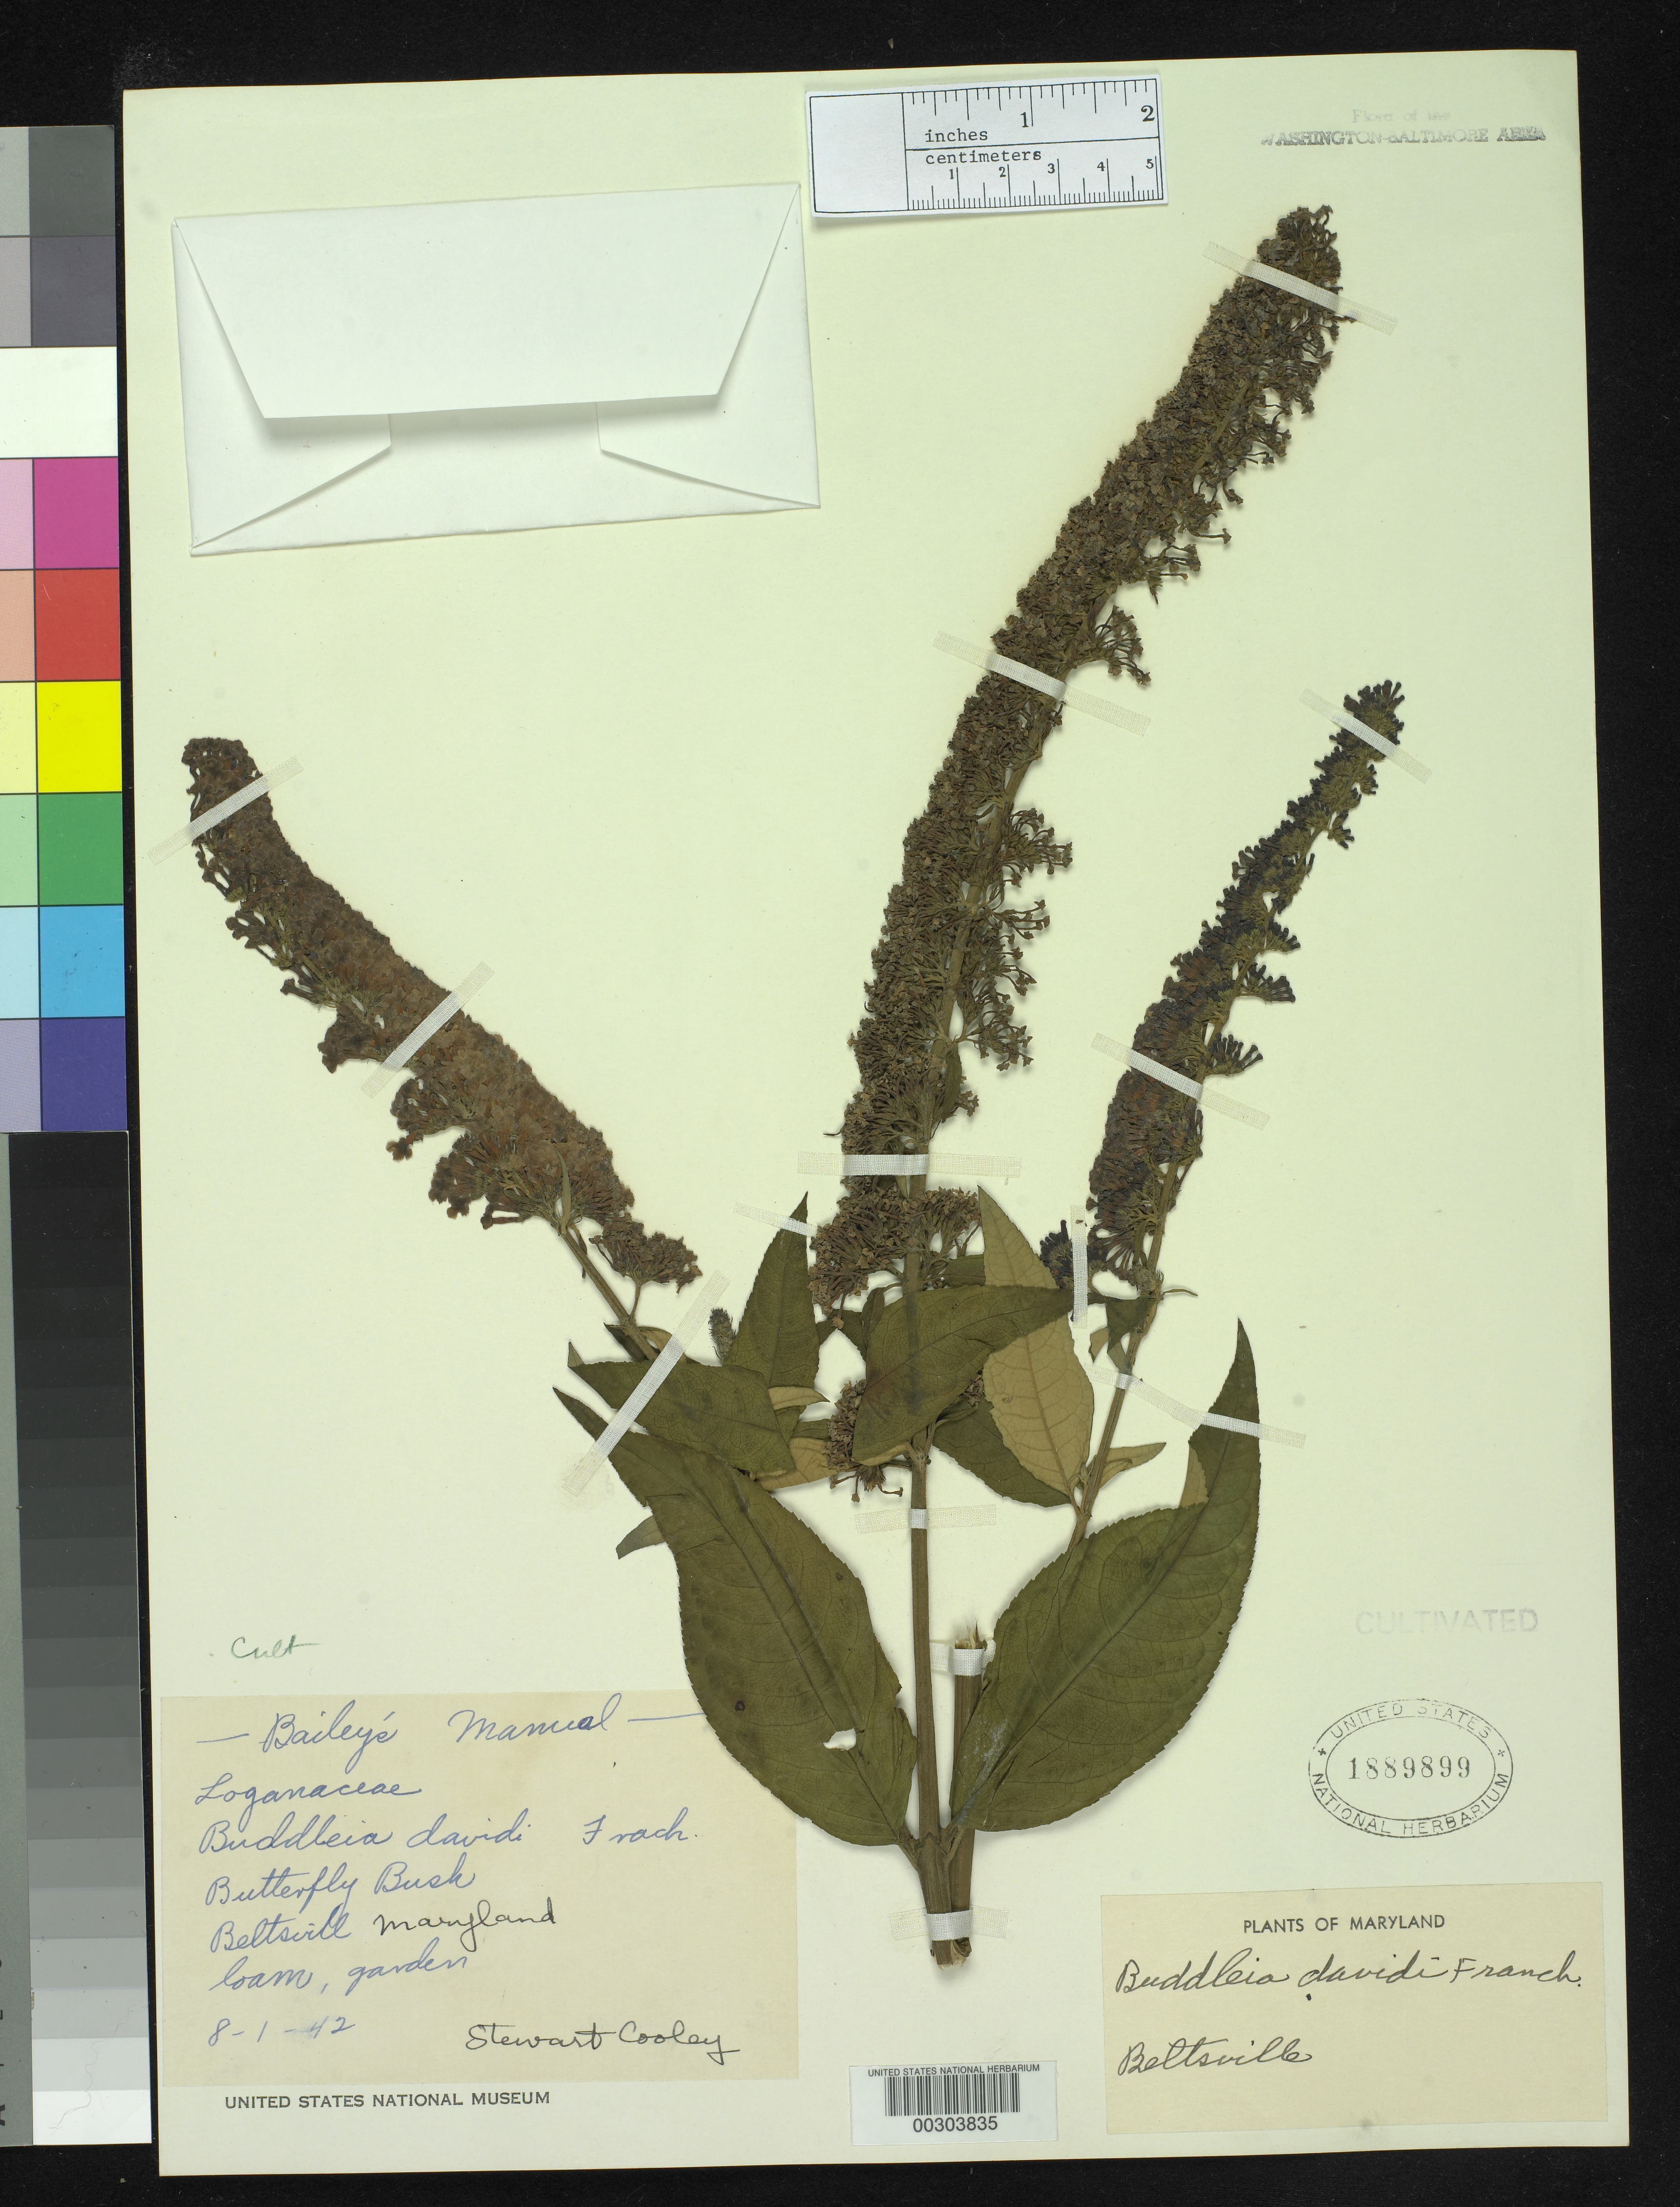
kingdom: Plantae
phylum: Tracheophyta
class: Magnoliopsida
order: Lamiales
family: Scrophulariaceae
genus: Buddleja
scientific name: Buddleja davidii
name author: Franch.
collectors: S. Cooley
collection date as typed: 01 Aug 1942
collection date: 1942-08-01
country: United States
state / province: Maryland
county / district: Prince George's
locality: Beltsville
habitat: Loam, garden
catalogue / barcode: US 1889899